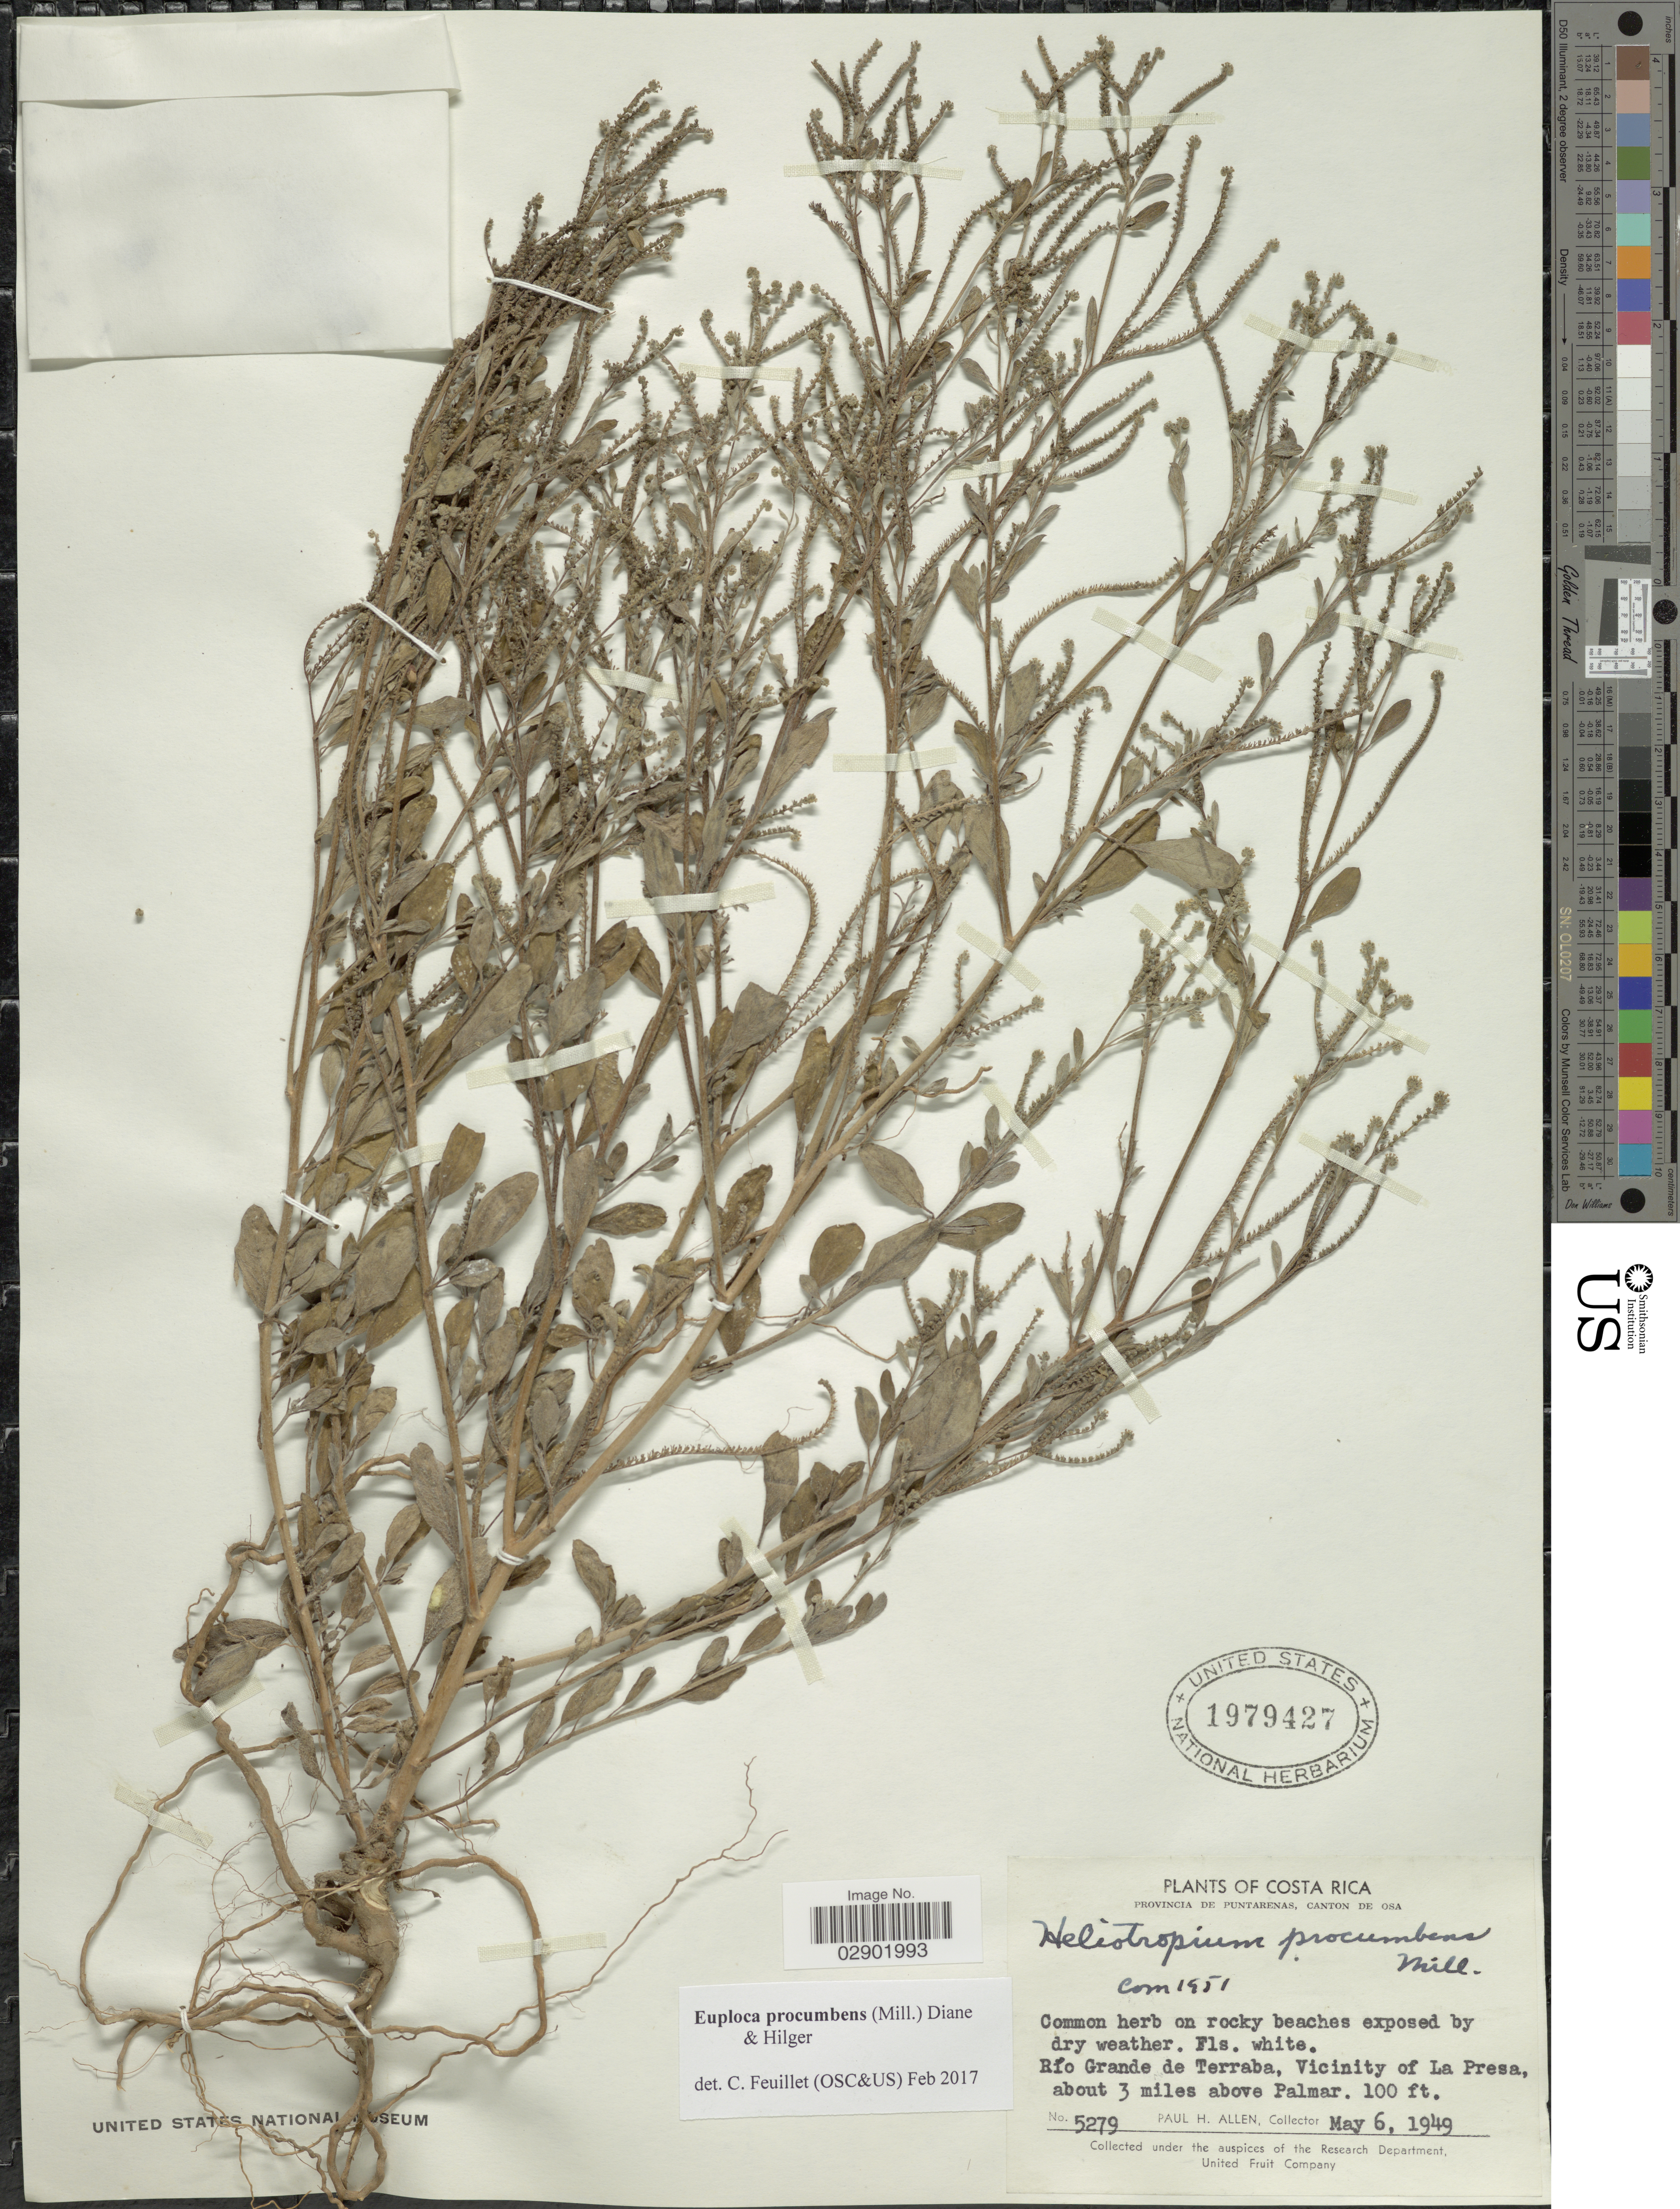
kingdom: Plantae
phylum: Tracheophyta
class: Magnoliopsida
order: Boraginales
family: Heliotropiaceae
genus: Euploca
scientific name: Euploca procumbens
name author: (Mill.) Diane & Hilger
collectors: P. H. Allen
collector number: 5279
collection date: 1949-05-06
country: Costa Rica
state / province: Puntarenas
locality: Canton De Osa. río Grande de Terraba, Vicinity of La Presa, about 3 miles above Palmar.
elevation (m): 30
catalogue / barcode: US 1979427